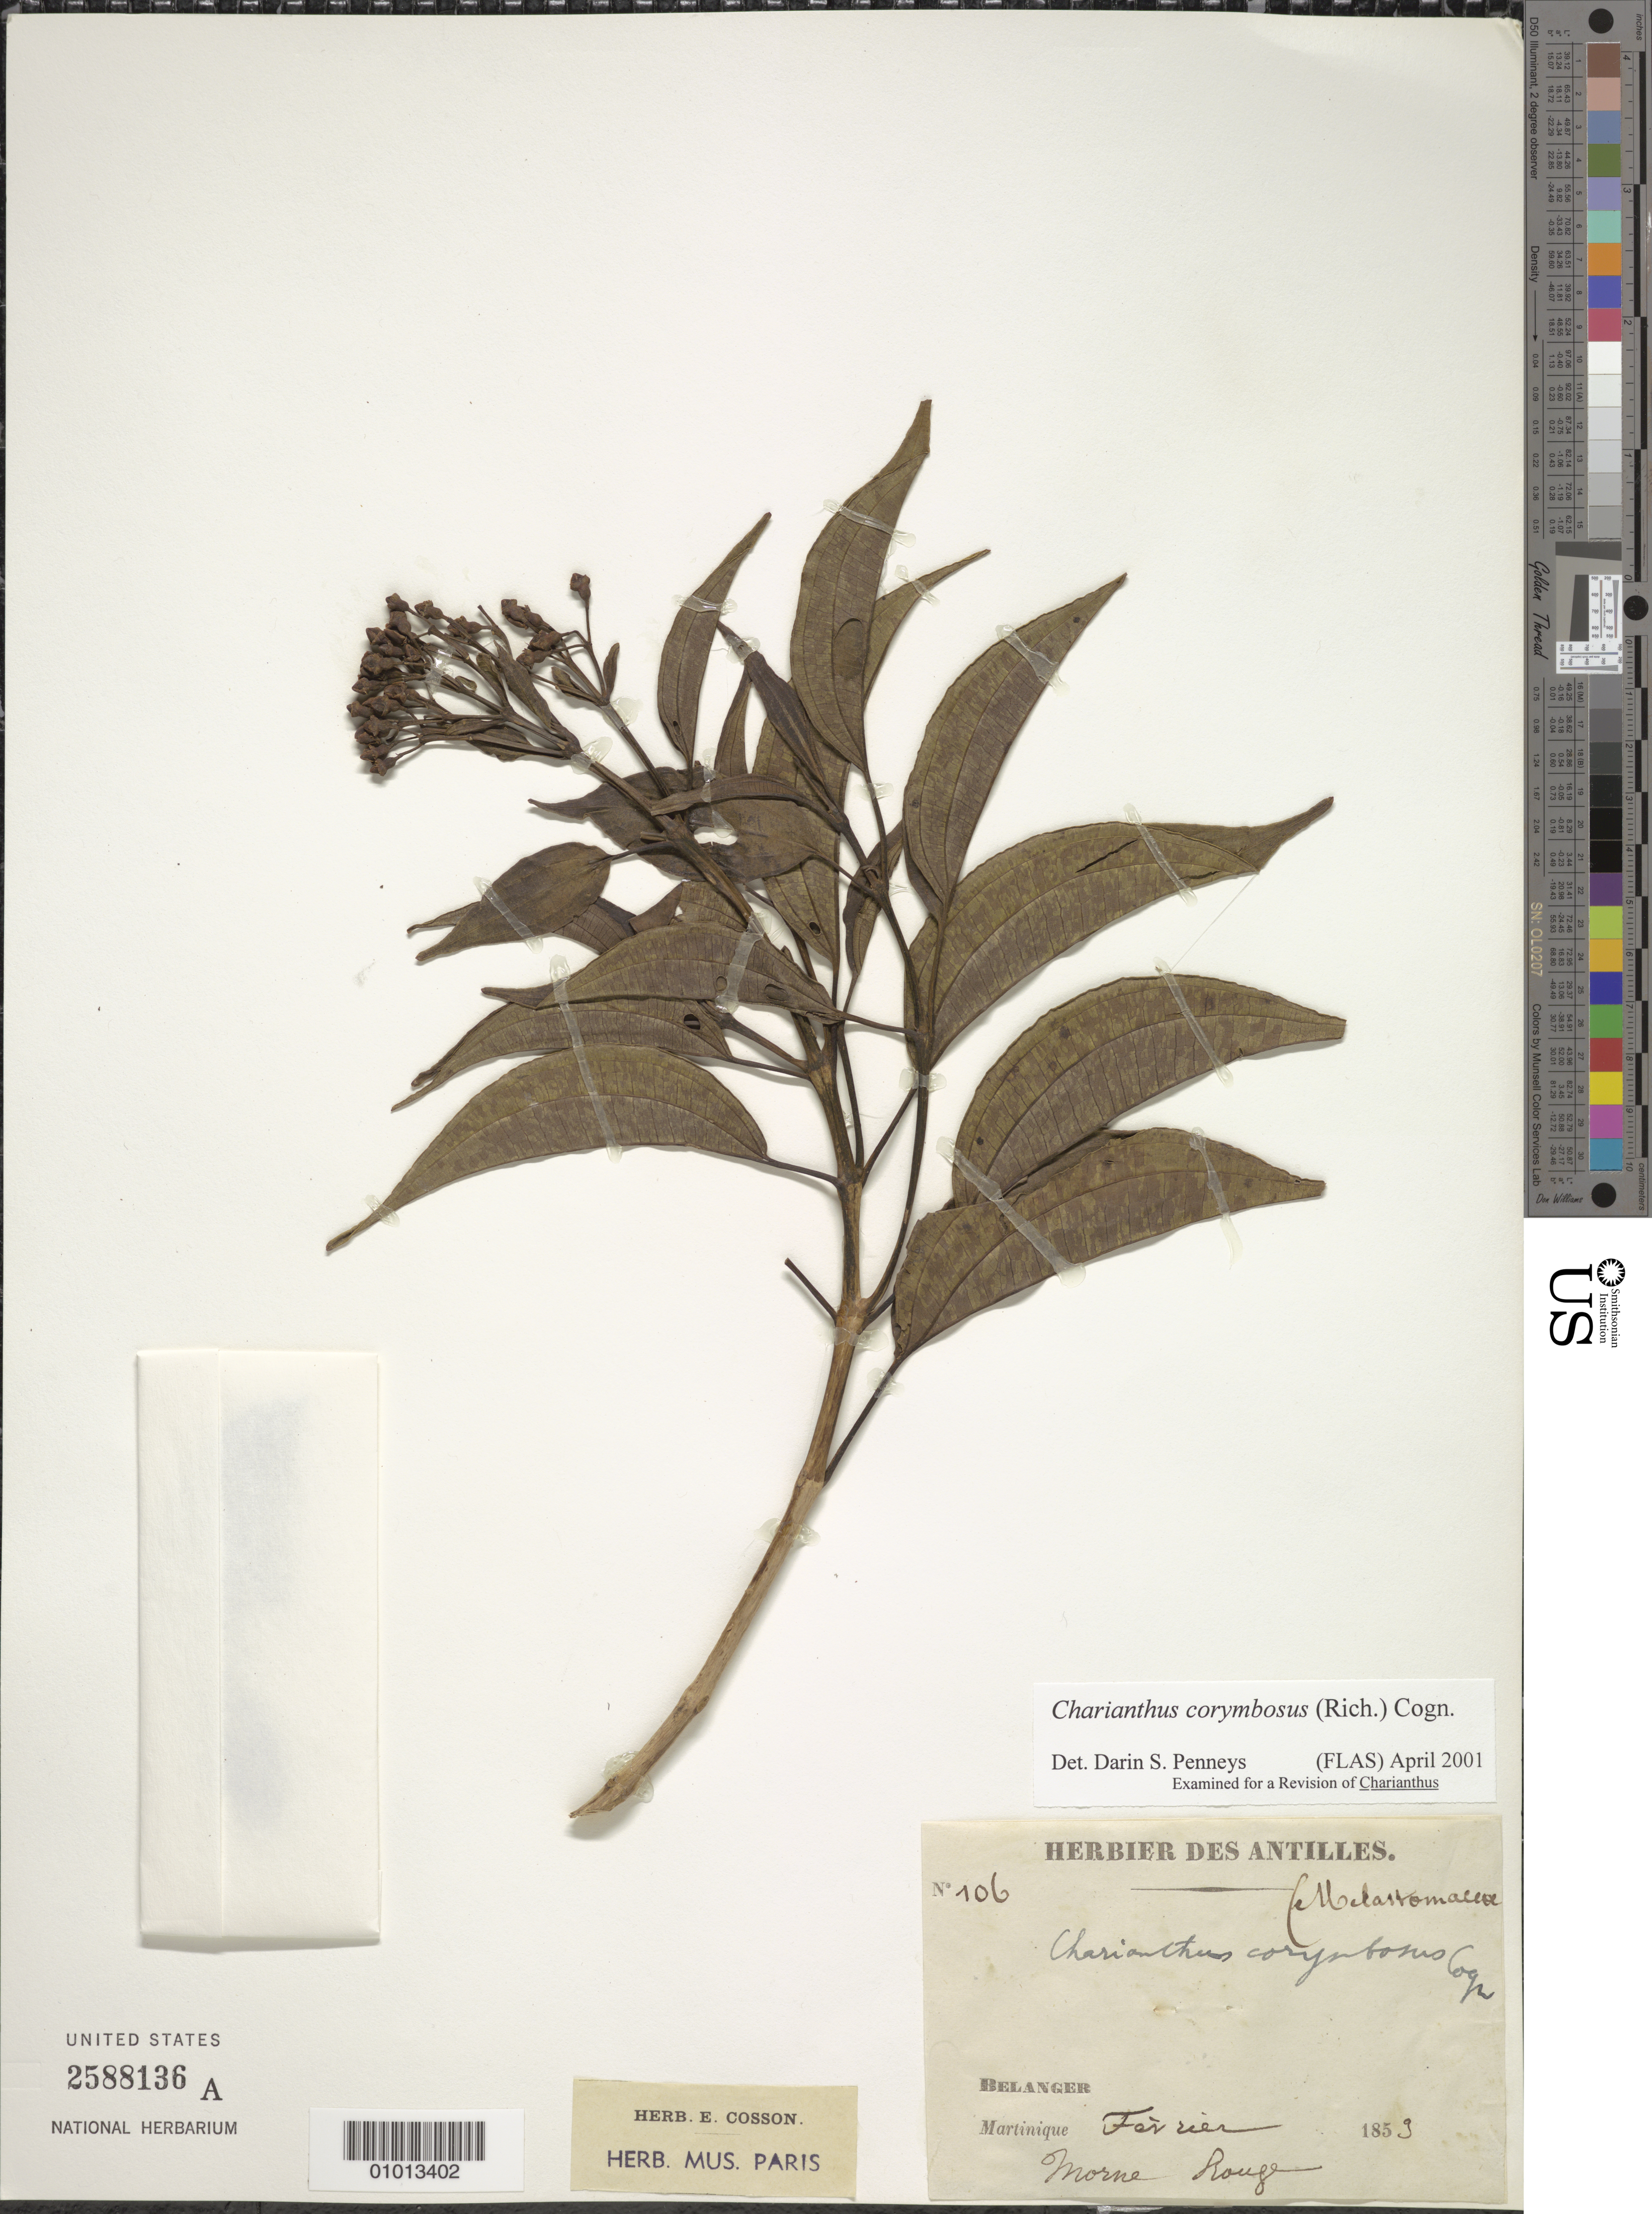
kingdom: Plantae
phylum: Tracheophyta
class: Magnoliopsida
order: Myrtales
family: Melastomataceae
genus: Charianthus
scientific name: Charianthus corymbosus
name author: (Rich.) Cogn.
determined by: Penneys, D. S.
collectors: -. Blanger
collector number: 106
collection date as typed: Feb 1859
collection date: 1859-02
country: Martinique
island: Martinique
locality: Morne Rouge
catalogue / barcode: US 2588136A